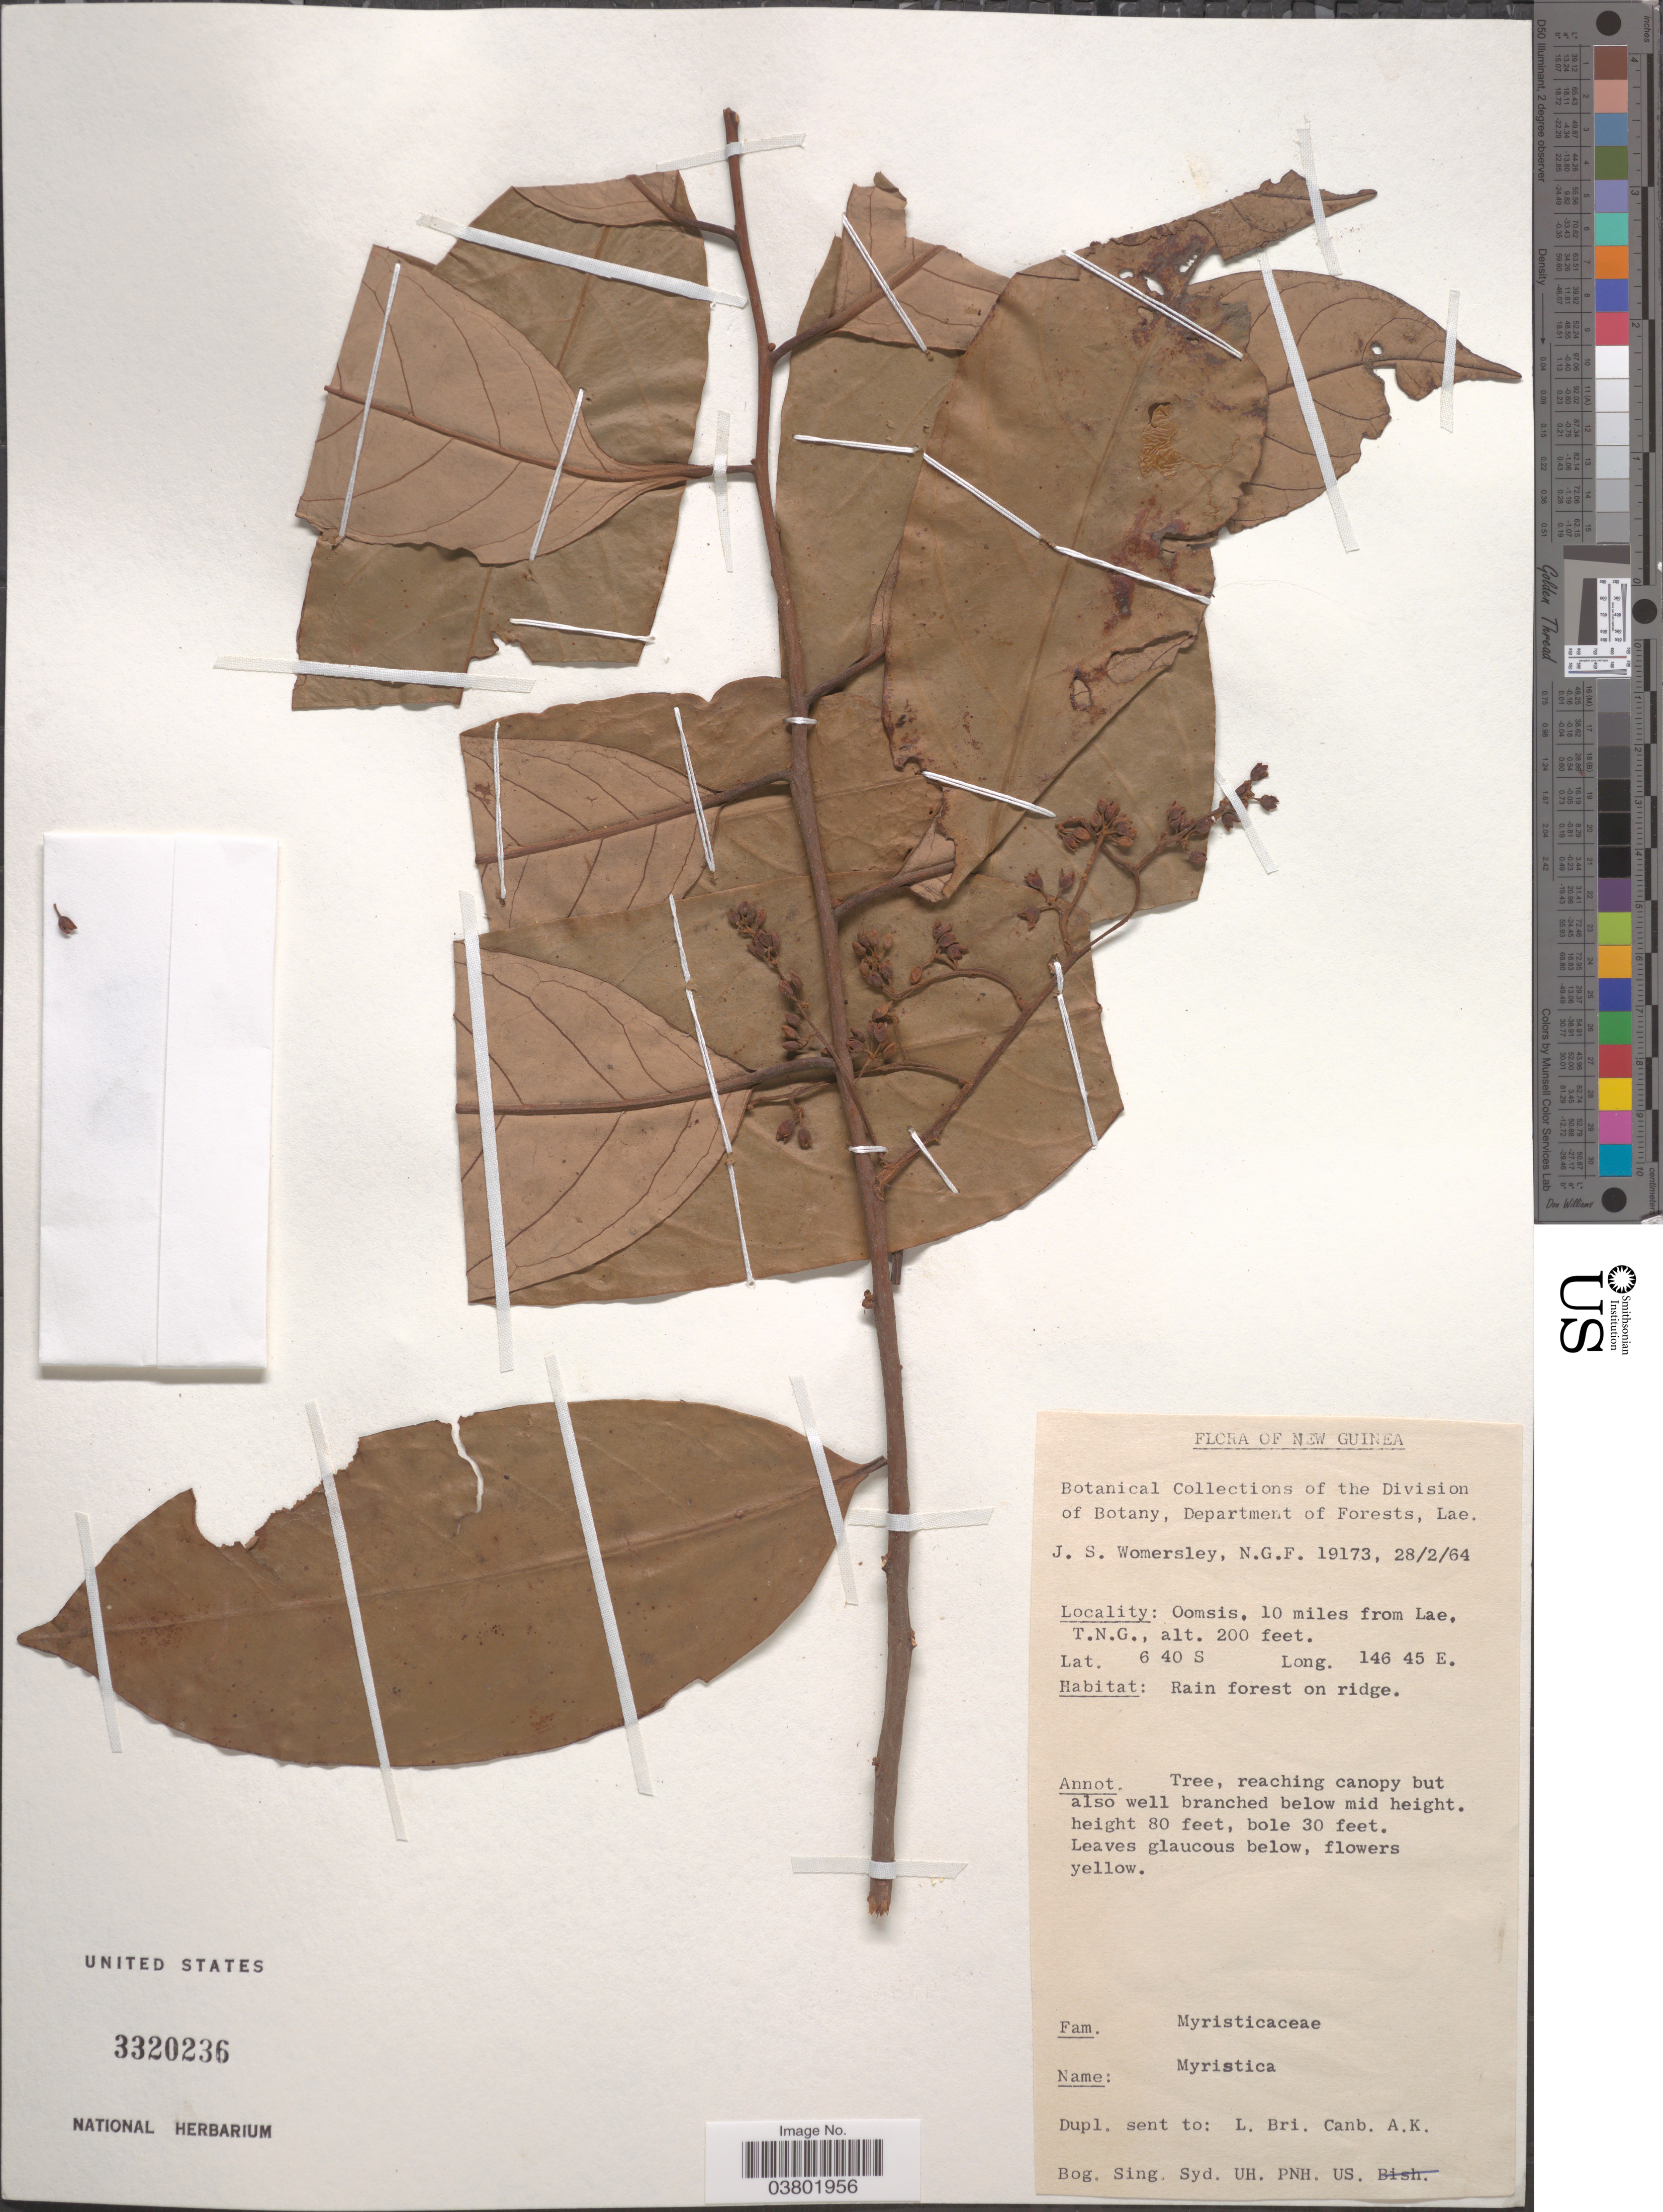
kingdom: Plantae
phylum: Tracheophyta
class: Magnoliopsida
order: Magnoliales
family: Myristicaceae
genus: Myristica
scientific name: Myristica sp.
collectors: J. S. Womersley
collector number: N.G.F. 19173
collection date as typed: Transcribed d/m/y: 28/2/64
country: Papua New Guinea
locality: New Guinea. Oomsis, 10 miles from Lae, T.N.G.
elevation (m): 61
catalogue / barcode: US 3320236